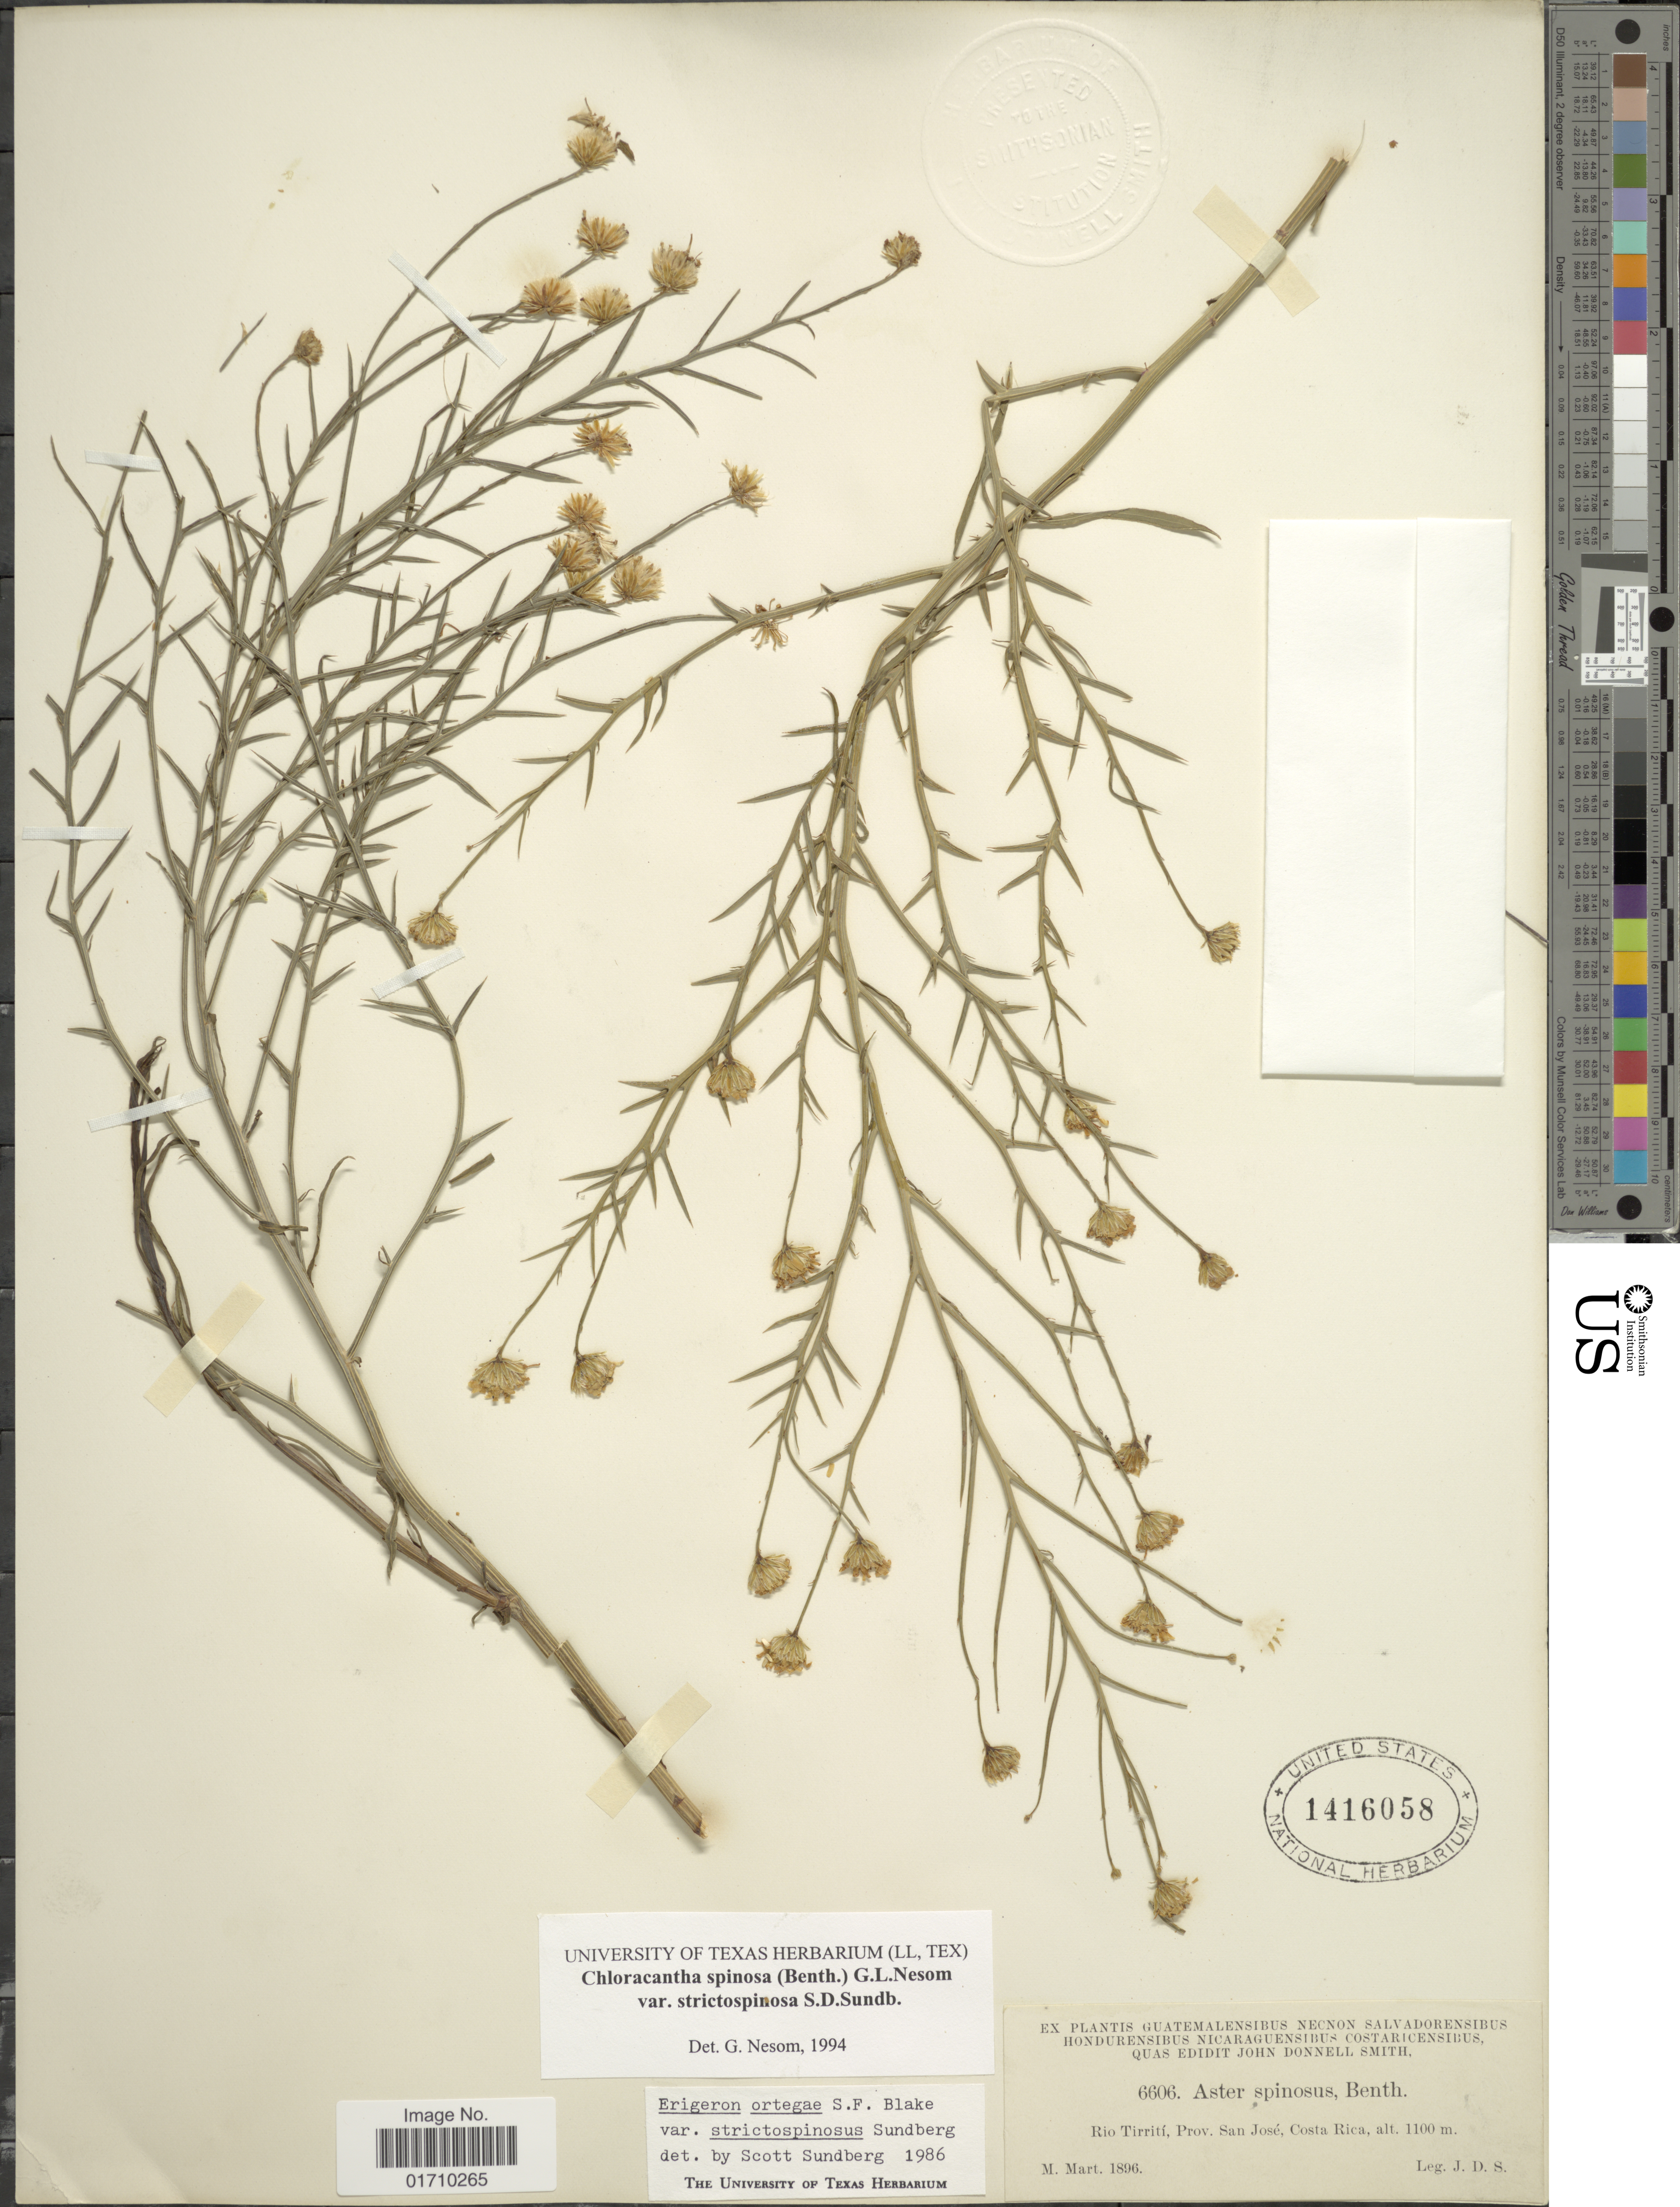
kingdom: Plantae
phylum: Tracheophyta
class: Magnoliopsida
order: Asterales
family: Asteraceae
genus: Chloracantha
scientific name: Chloracantha spinosa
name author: (Benth.) G.L. Nesom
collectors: J. Donnell Smith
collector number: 6606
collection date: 1896-03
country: Costa Rica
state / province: San José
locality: Rio Tirrití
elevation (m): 1100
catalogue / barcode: US 1416058